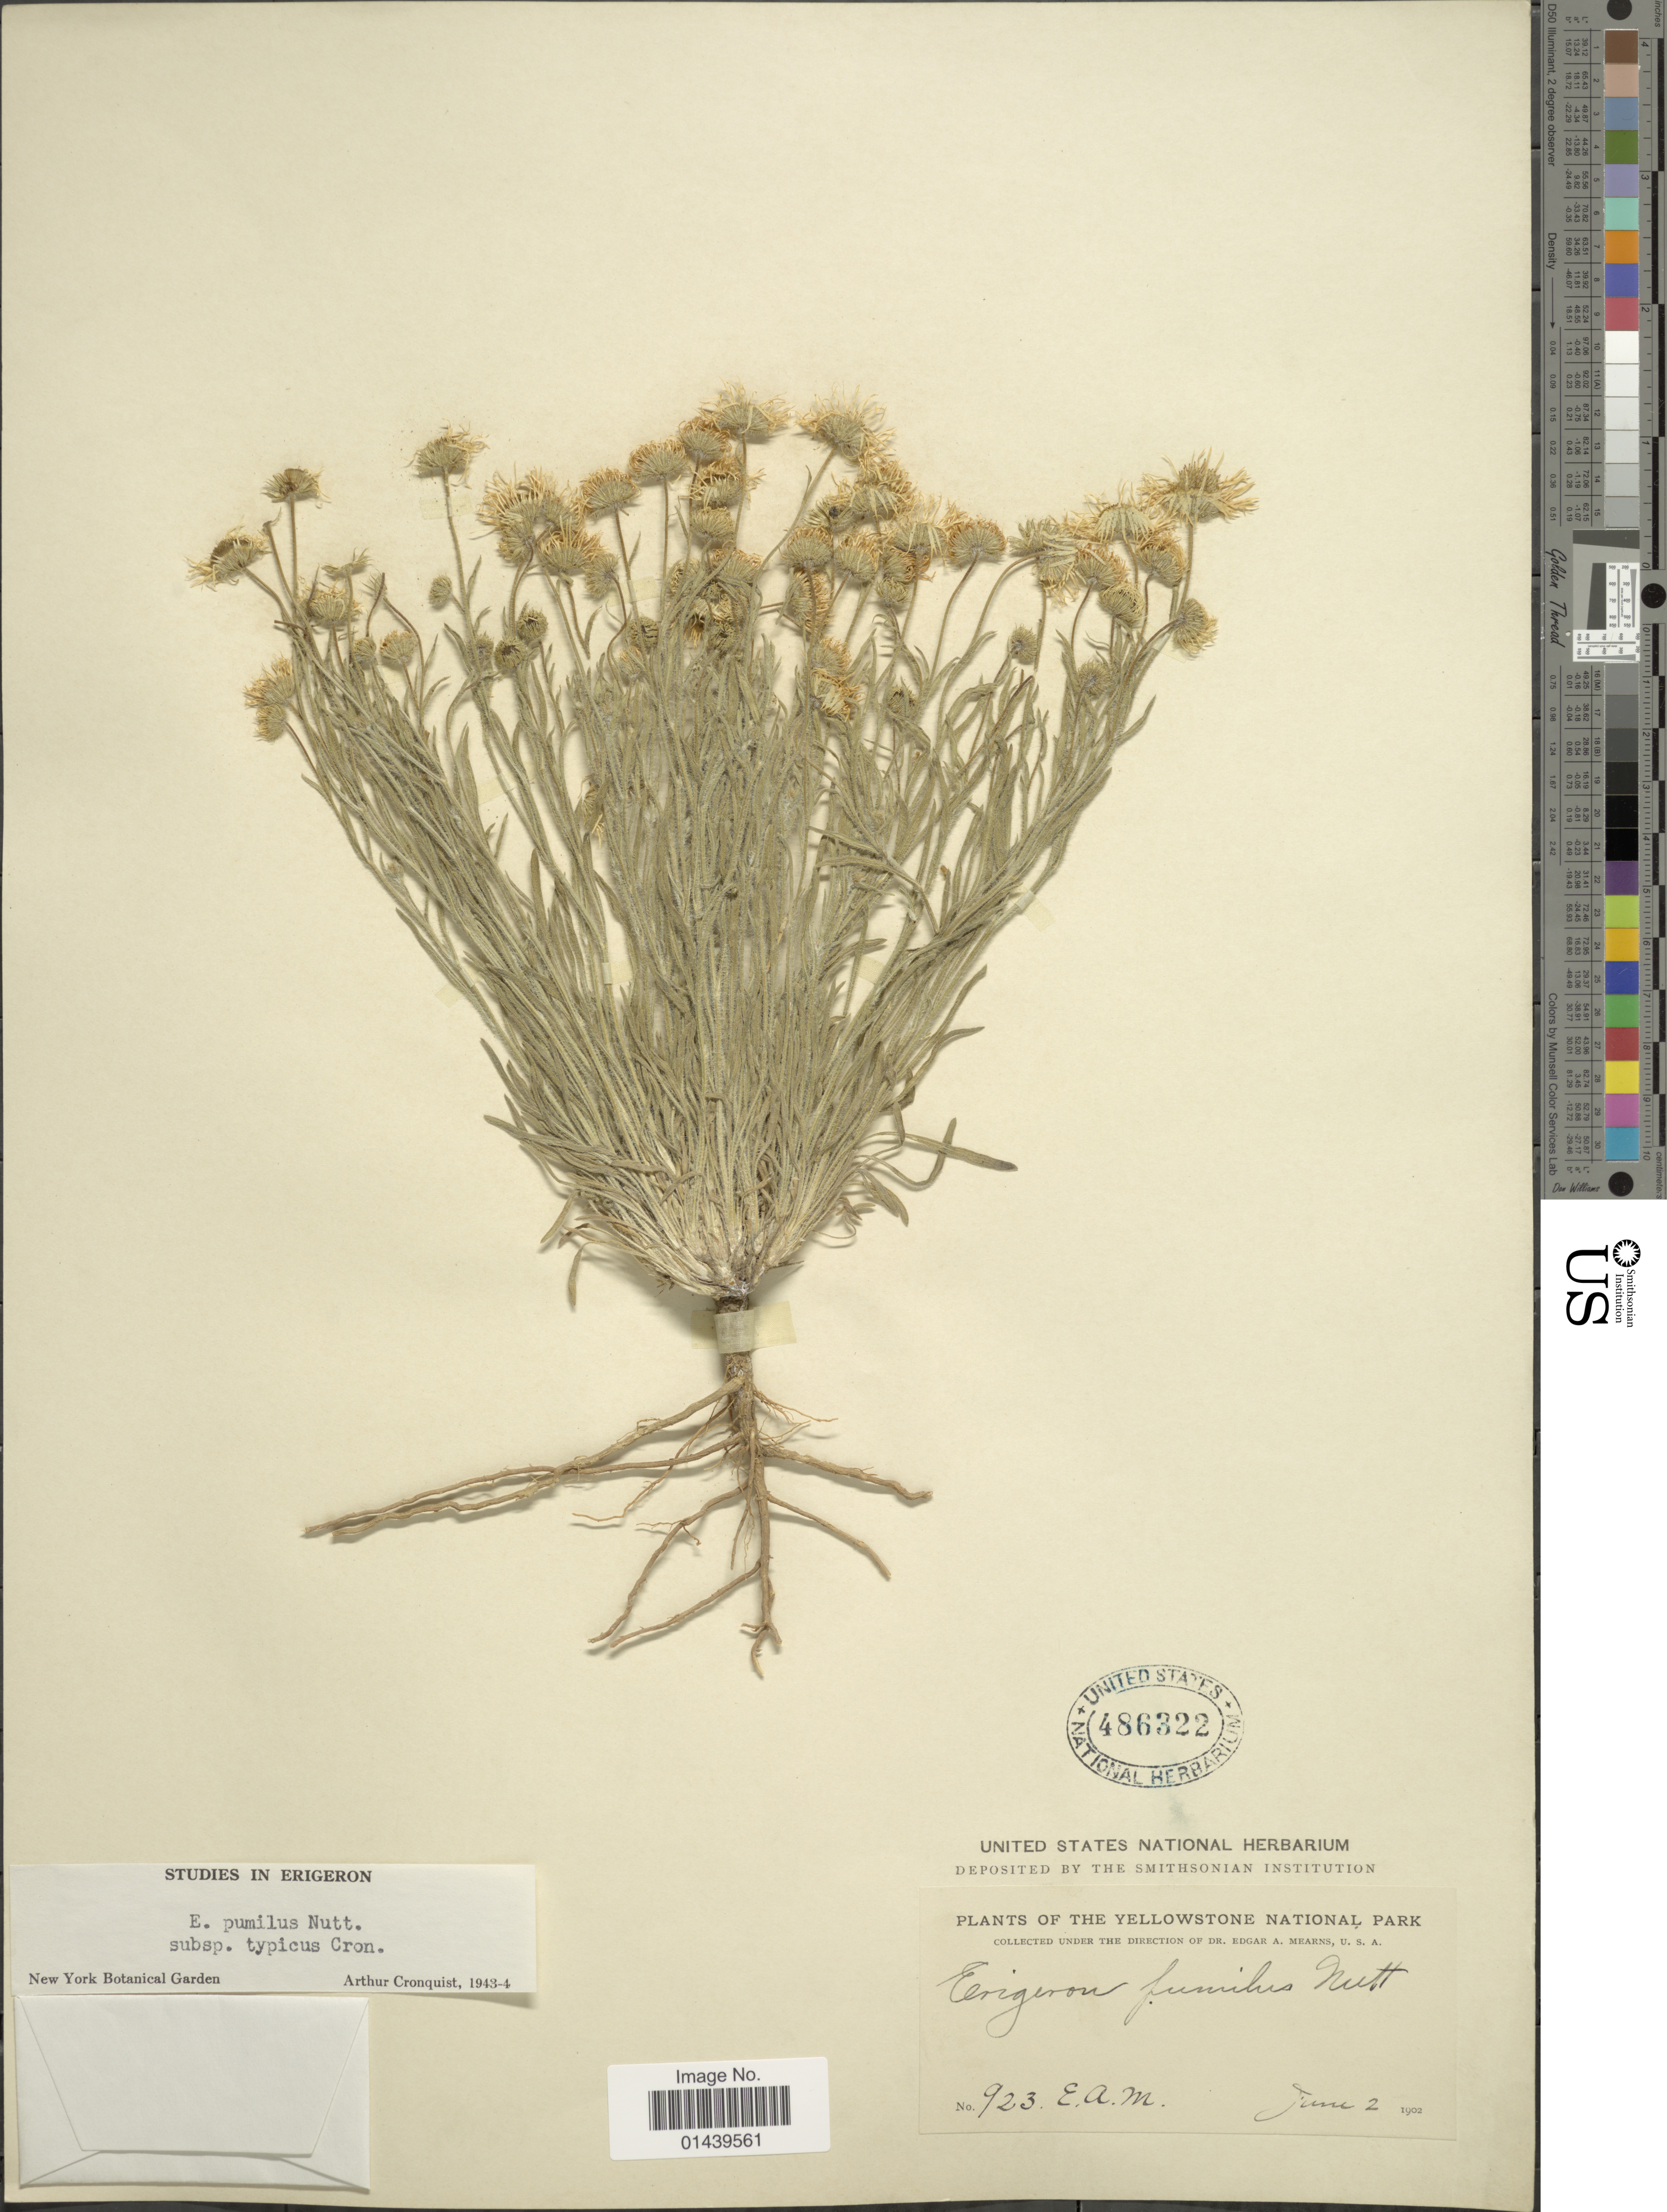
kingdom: Plantae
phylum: Tracheophyta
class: Magnoliopsida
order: Asterales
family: Asteraceae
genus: Erigeron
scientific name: Erigeron pumilus subsp. pumilus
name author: Nutt.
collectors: E. A. Mearns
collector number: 923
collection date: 1902-06-02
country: United States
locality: Yellowstone National Park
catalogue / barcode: US 486322